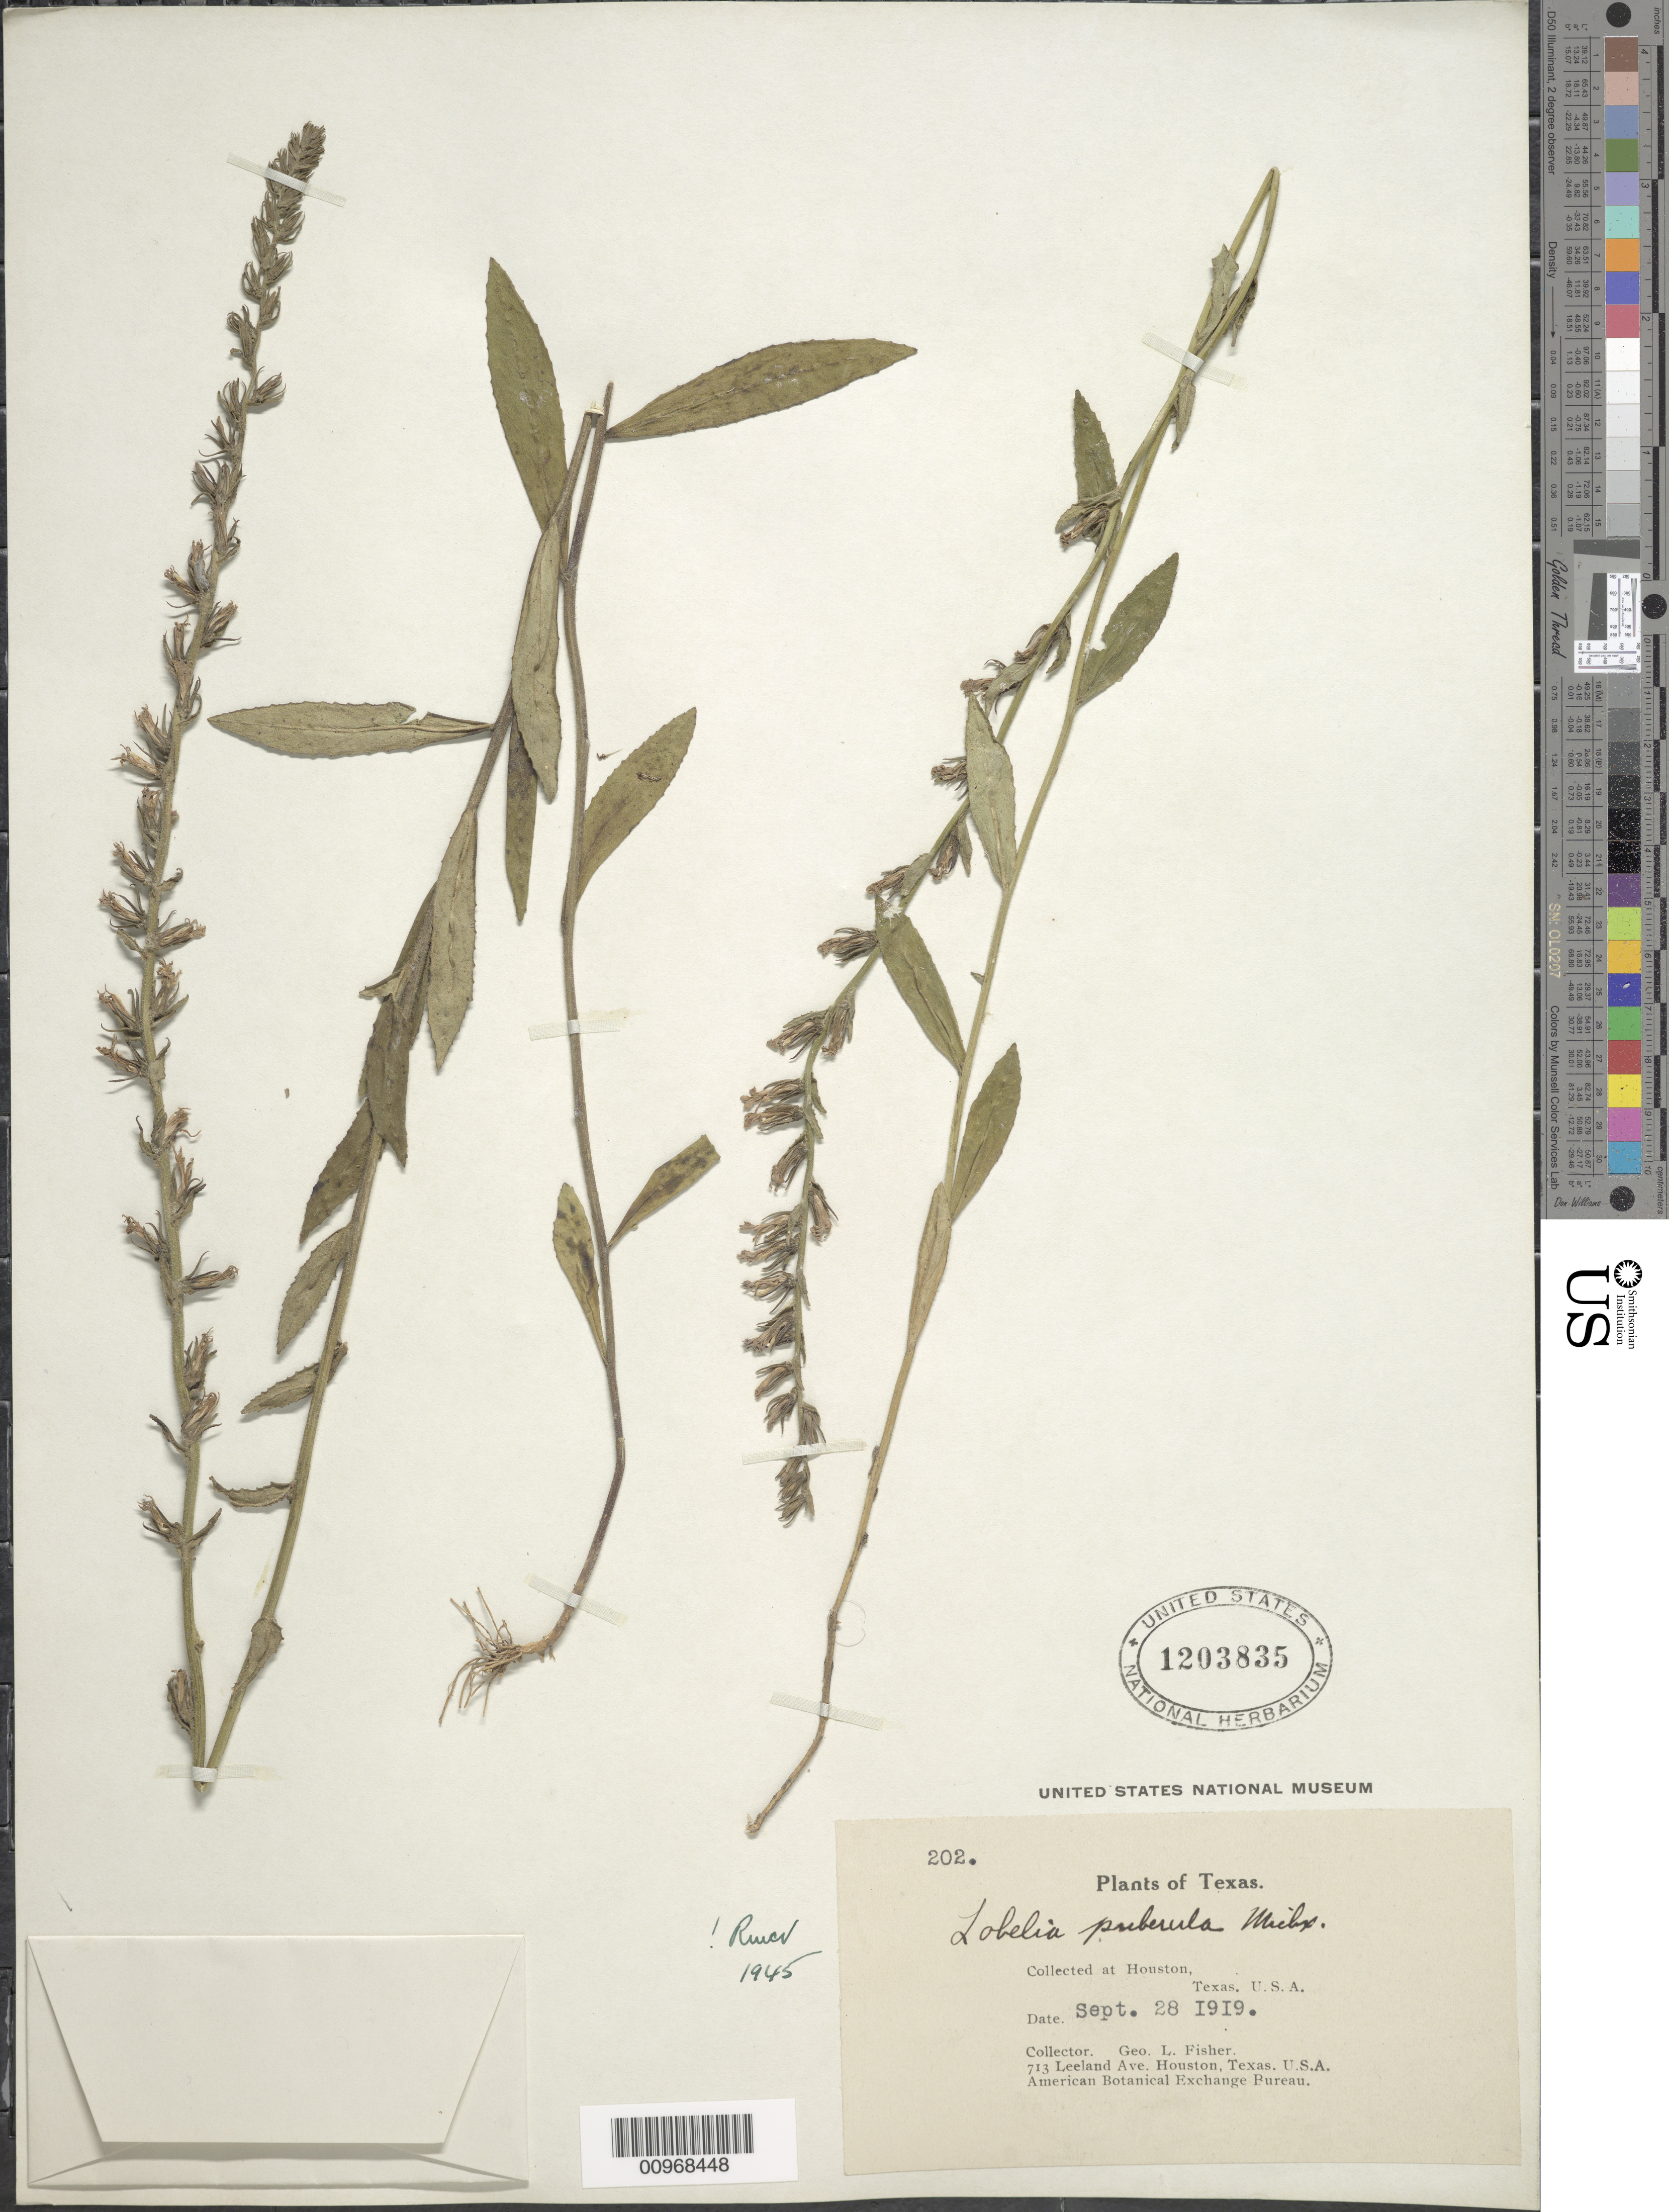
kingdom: Plantae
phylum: Tracheophyta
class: Magnoliopsida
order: Asterales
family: Campanulaceae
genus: Lobelia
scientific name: Lobelia puberula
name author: Michx.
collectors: G. L. Fisher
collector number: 202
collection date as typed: Sept. 28, 1919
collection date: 1919-09-28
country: United States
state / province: Texas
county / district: Harris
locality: Houston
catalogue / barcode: US 1203835